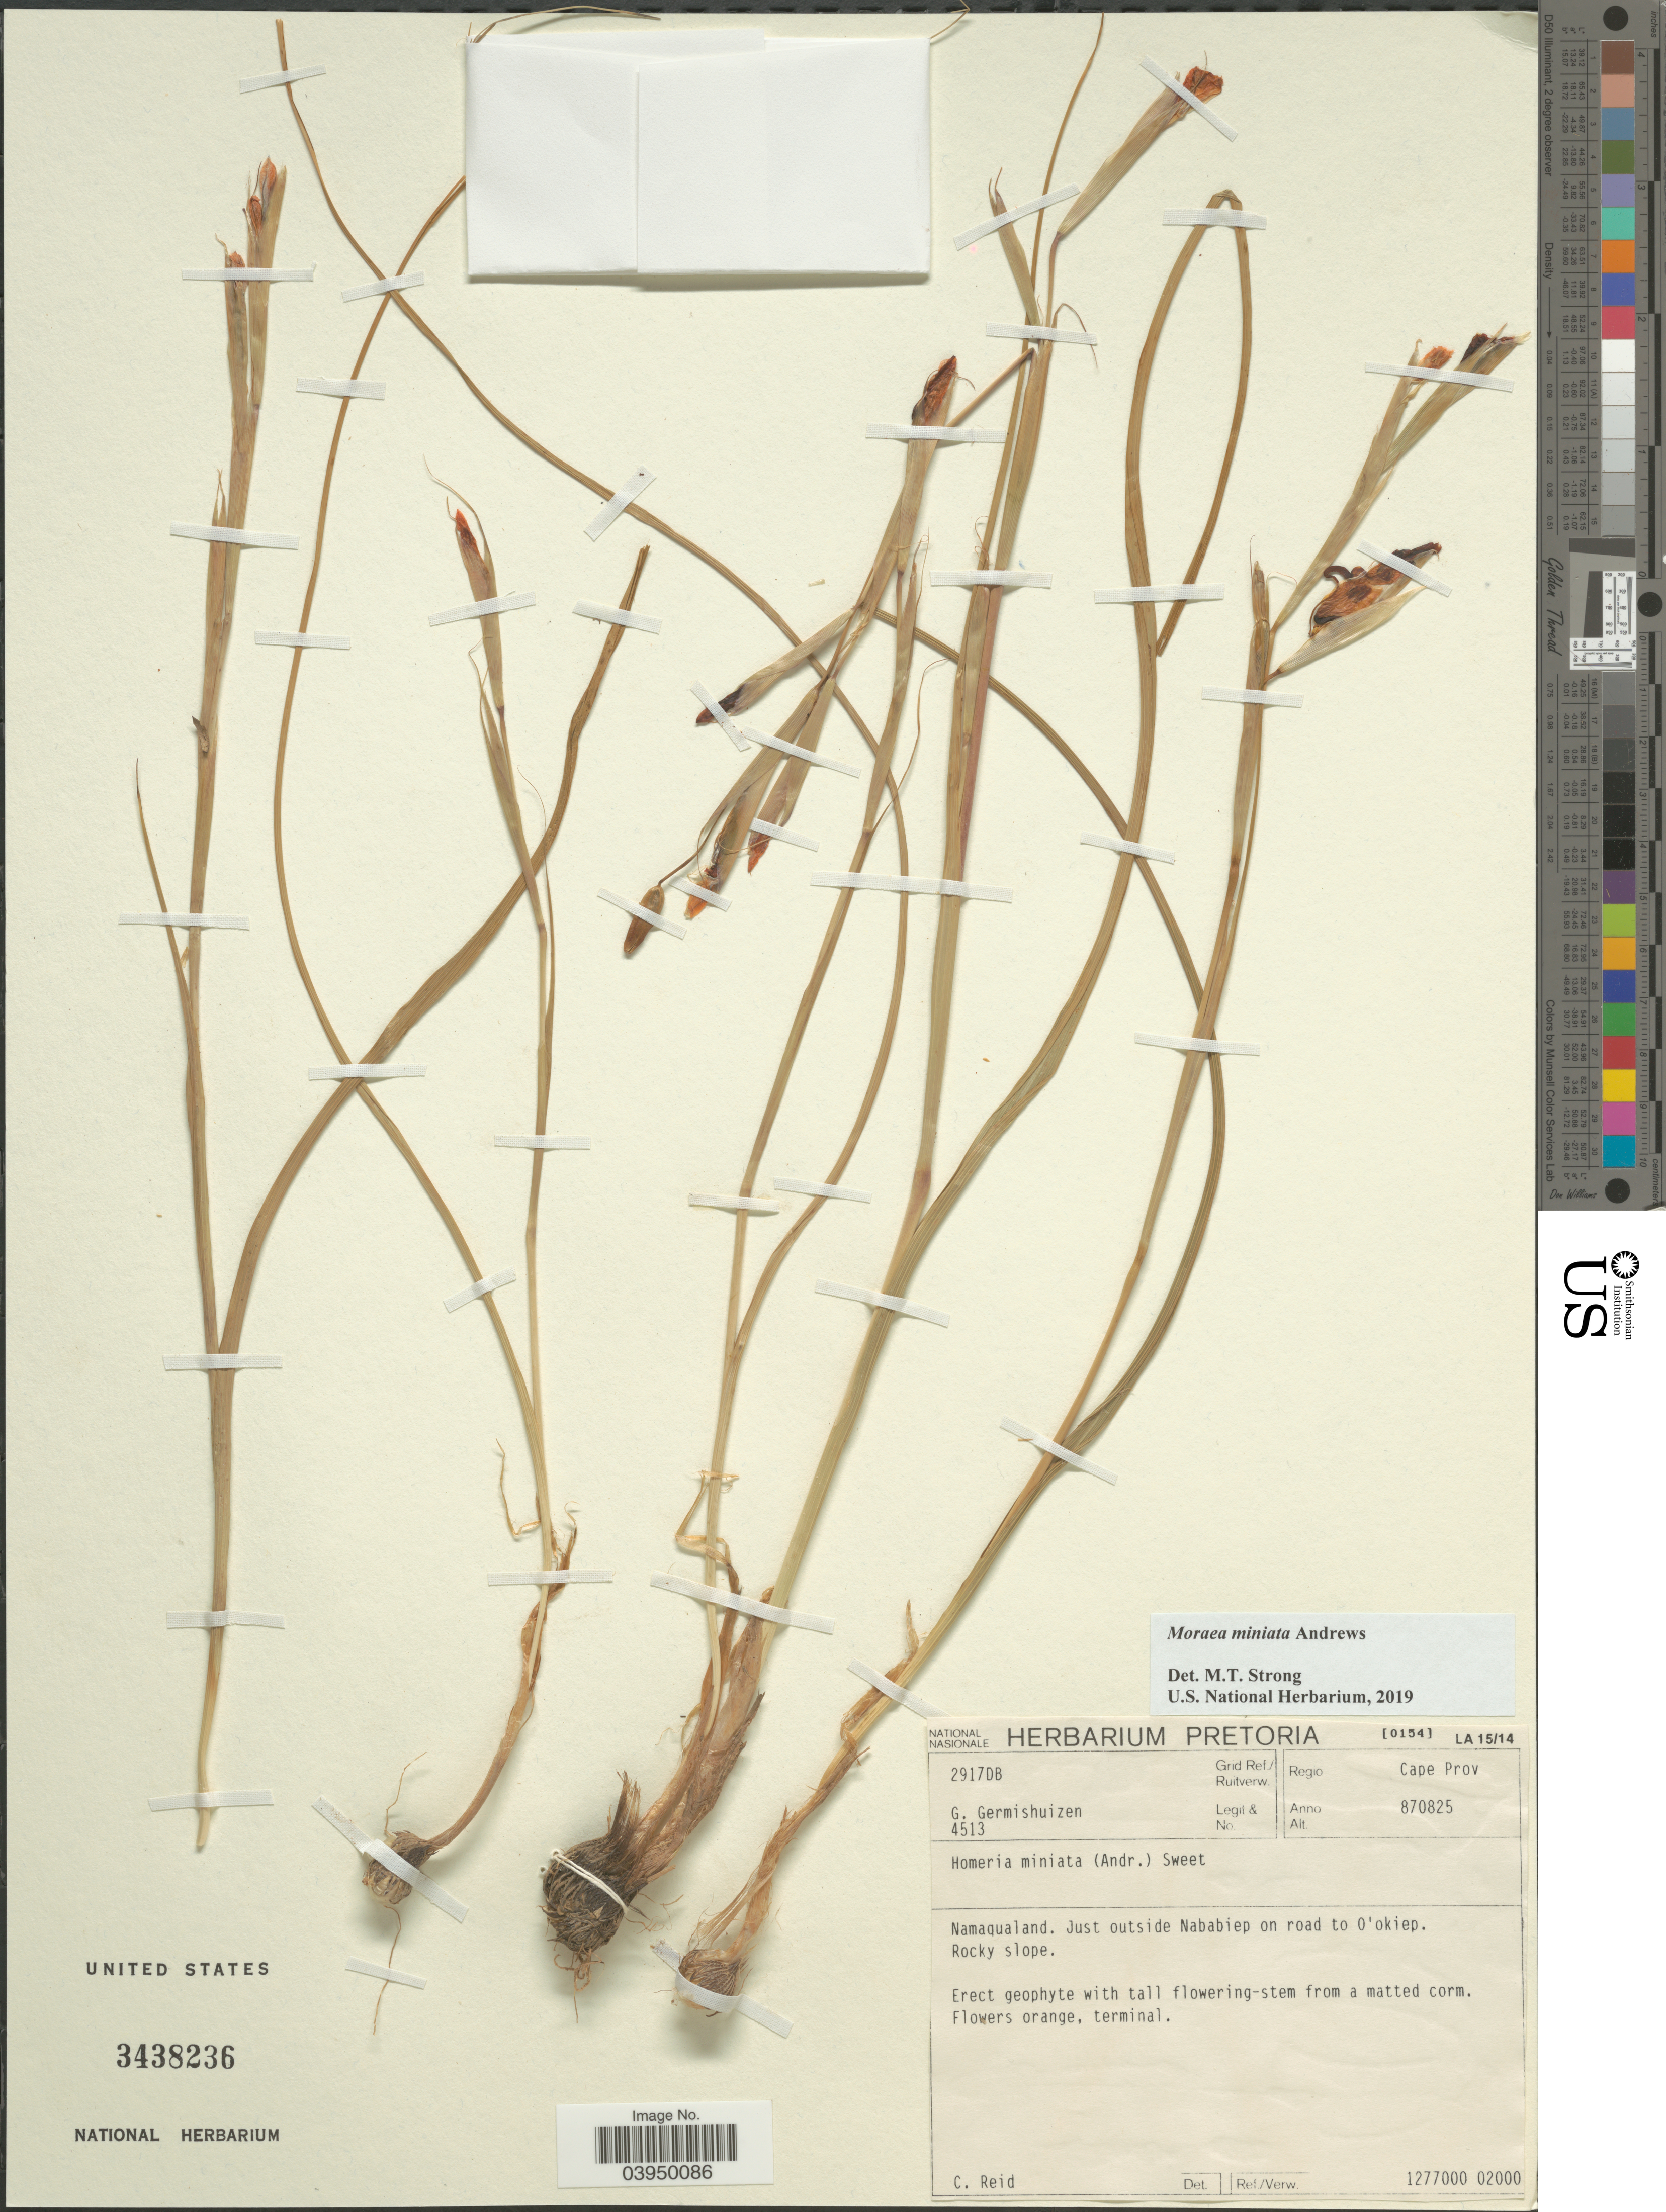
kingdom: Plantae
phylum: Tracheophyta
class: Liliopsida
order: Asparagales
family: Iridaceae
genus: Moraea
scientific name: Moraea miniata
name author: Andrews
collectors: G. Germishuizen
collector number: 4513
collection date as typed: Transcribed d/m/y: 25/8/87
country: South Africa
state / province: Northern Cape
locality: Grid Ref./Ruitverw. 2917DB. Regio Cape Prov. Namaqualand. Just outside Nababiep on road to O'okiep.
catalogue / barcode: US 3438236